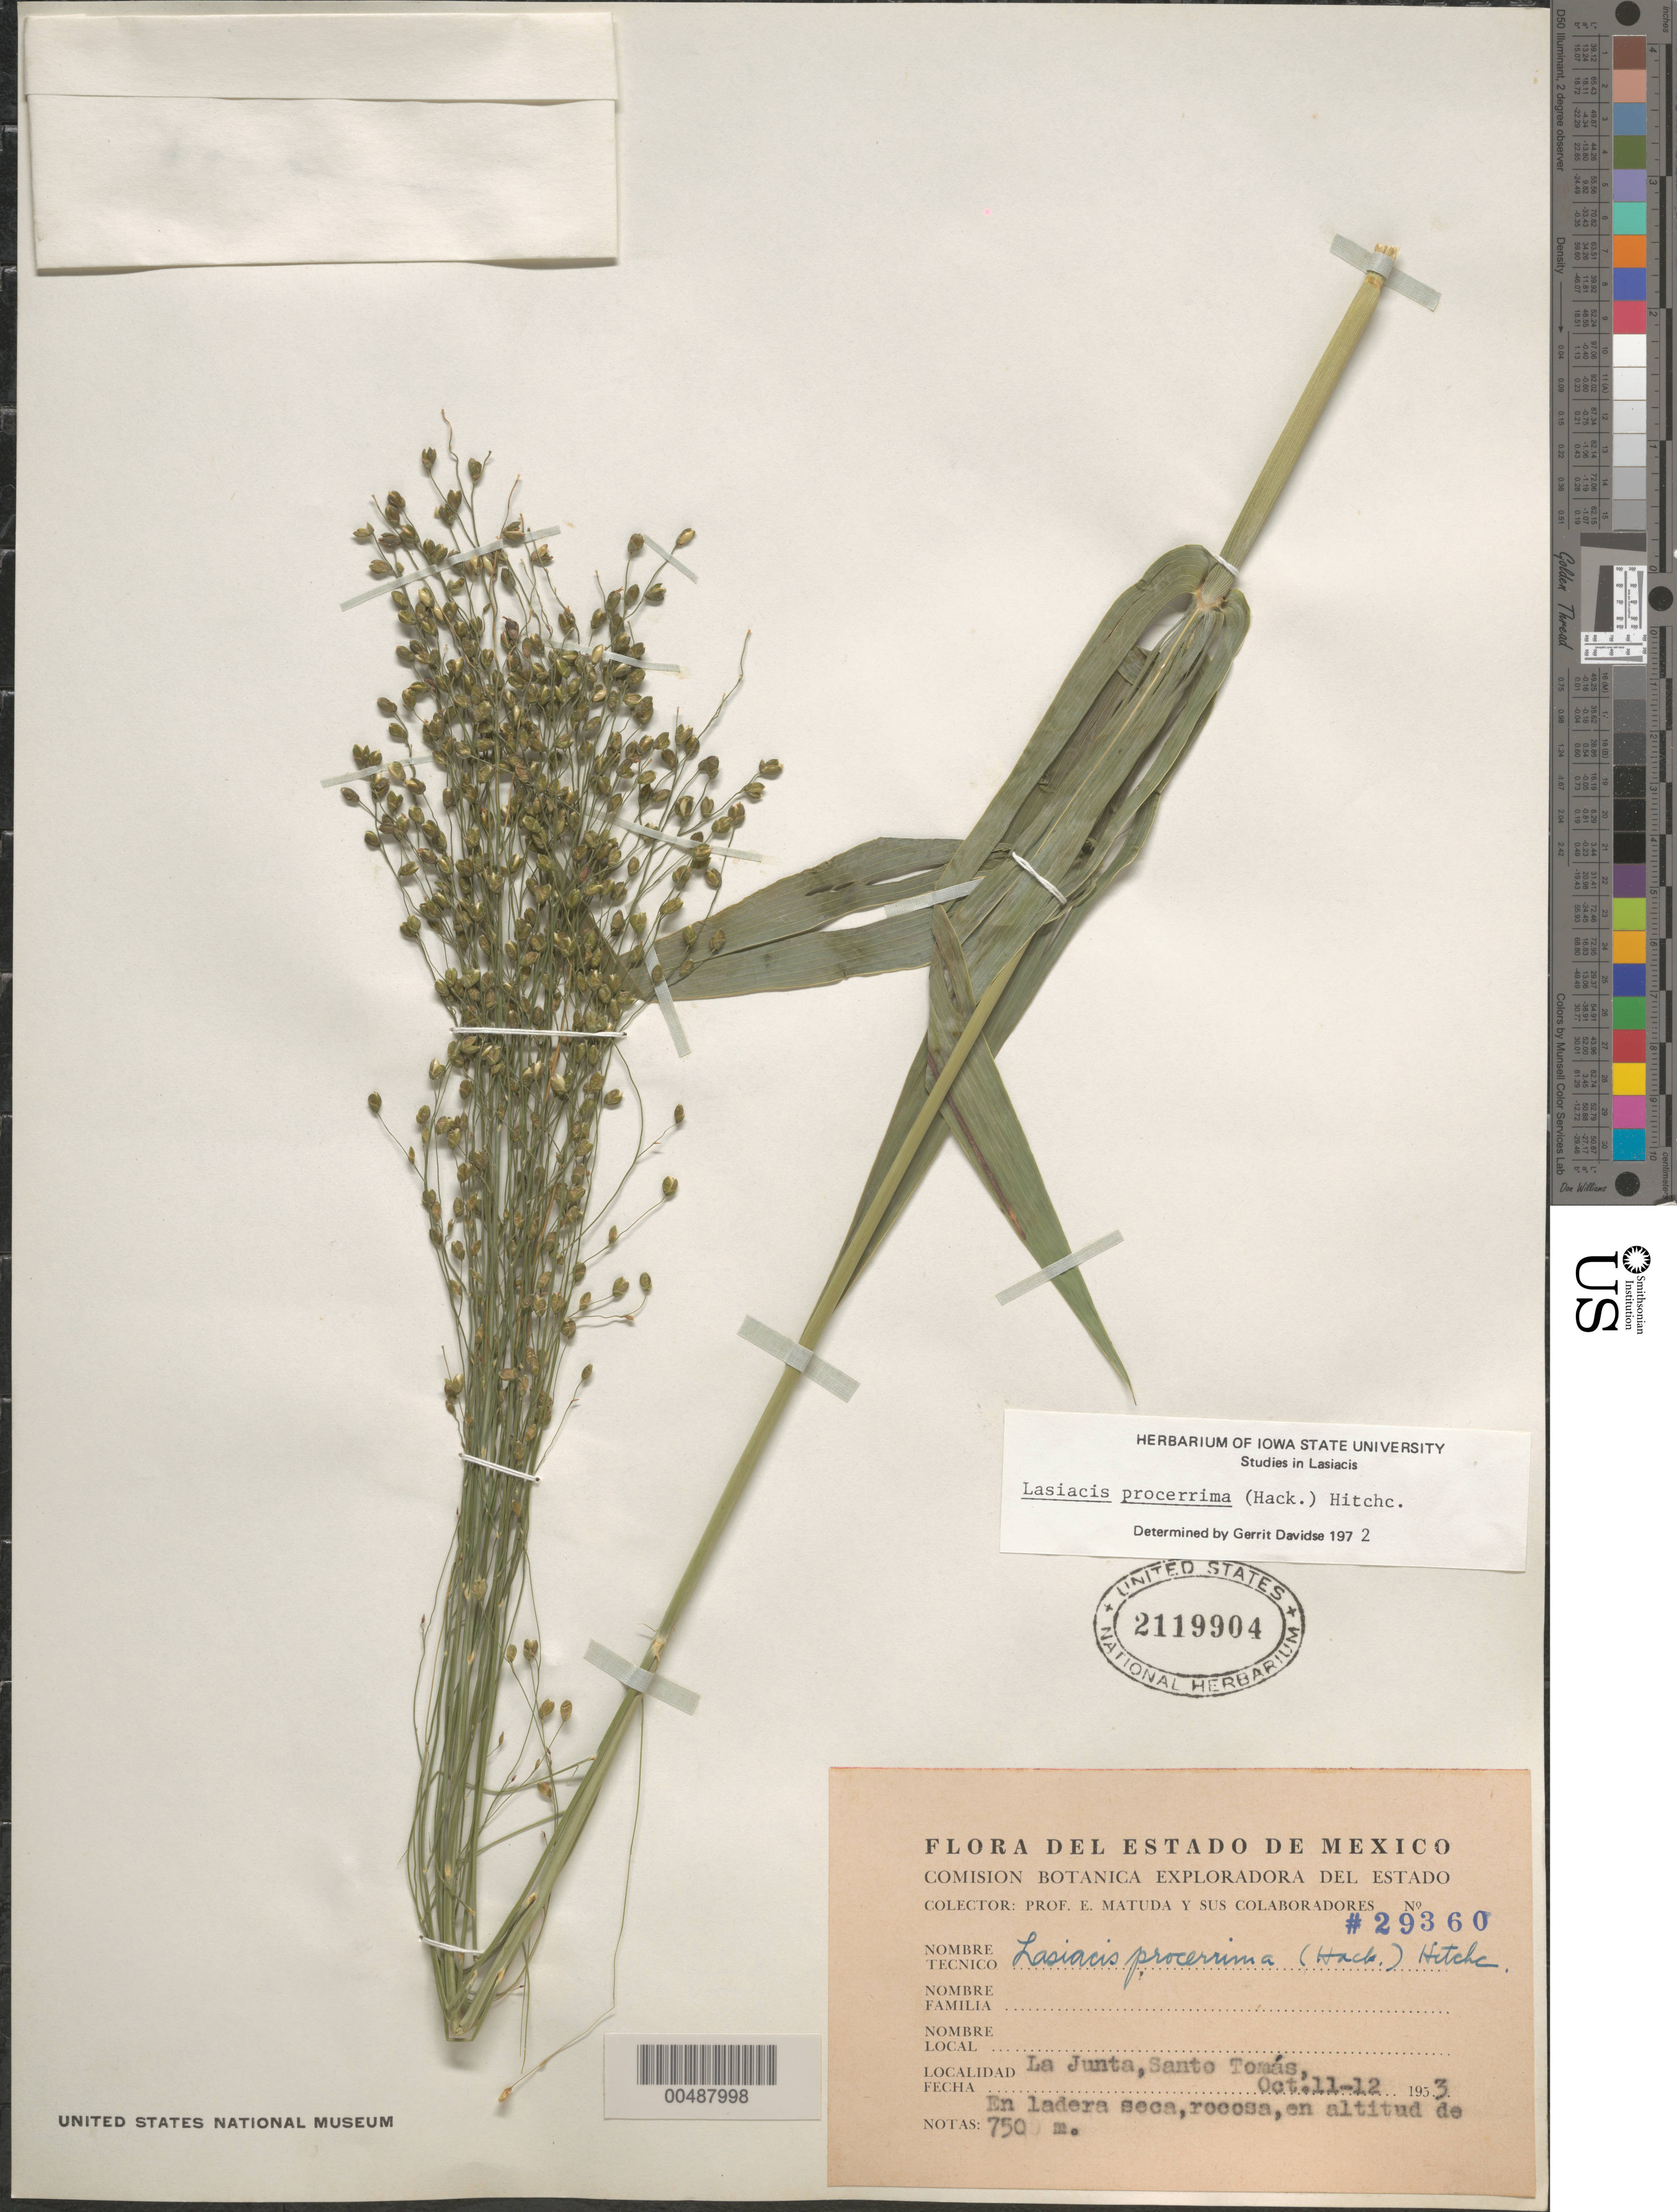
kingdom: Plantae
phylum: Tracheophyta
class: Liliopsida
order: Poales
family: Poaceae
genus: Lasiacis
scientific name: Lasiacis procerrima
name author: (Hack.) Hitchc.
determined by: Davidse, Gerrit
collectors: E. Matuda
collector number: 29360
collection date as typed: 11 Oct 1953 to 12 Oct 1953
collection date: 1953-10-11/1953-10-12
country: Mexico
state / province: México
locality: La Junta, Santo Tomás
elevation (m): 750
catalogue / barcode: US 2119904